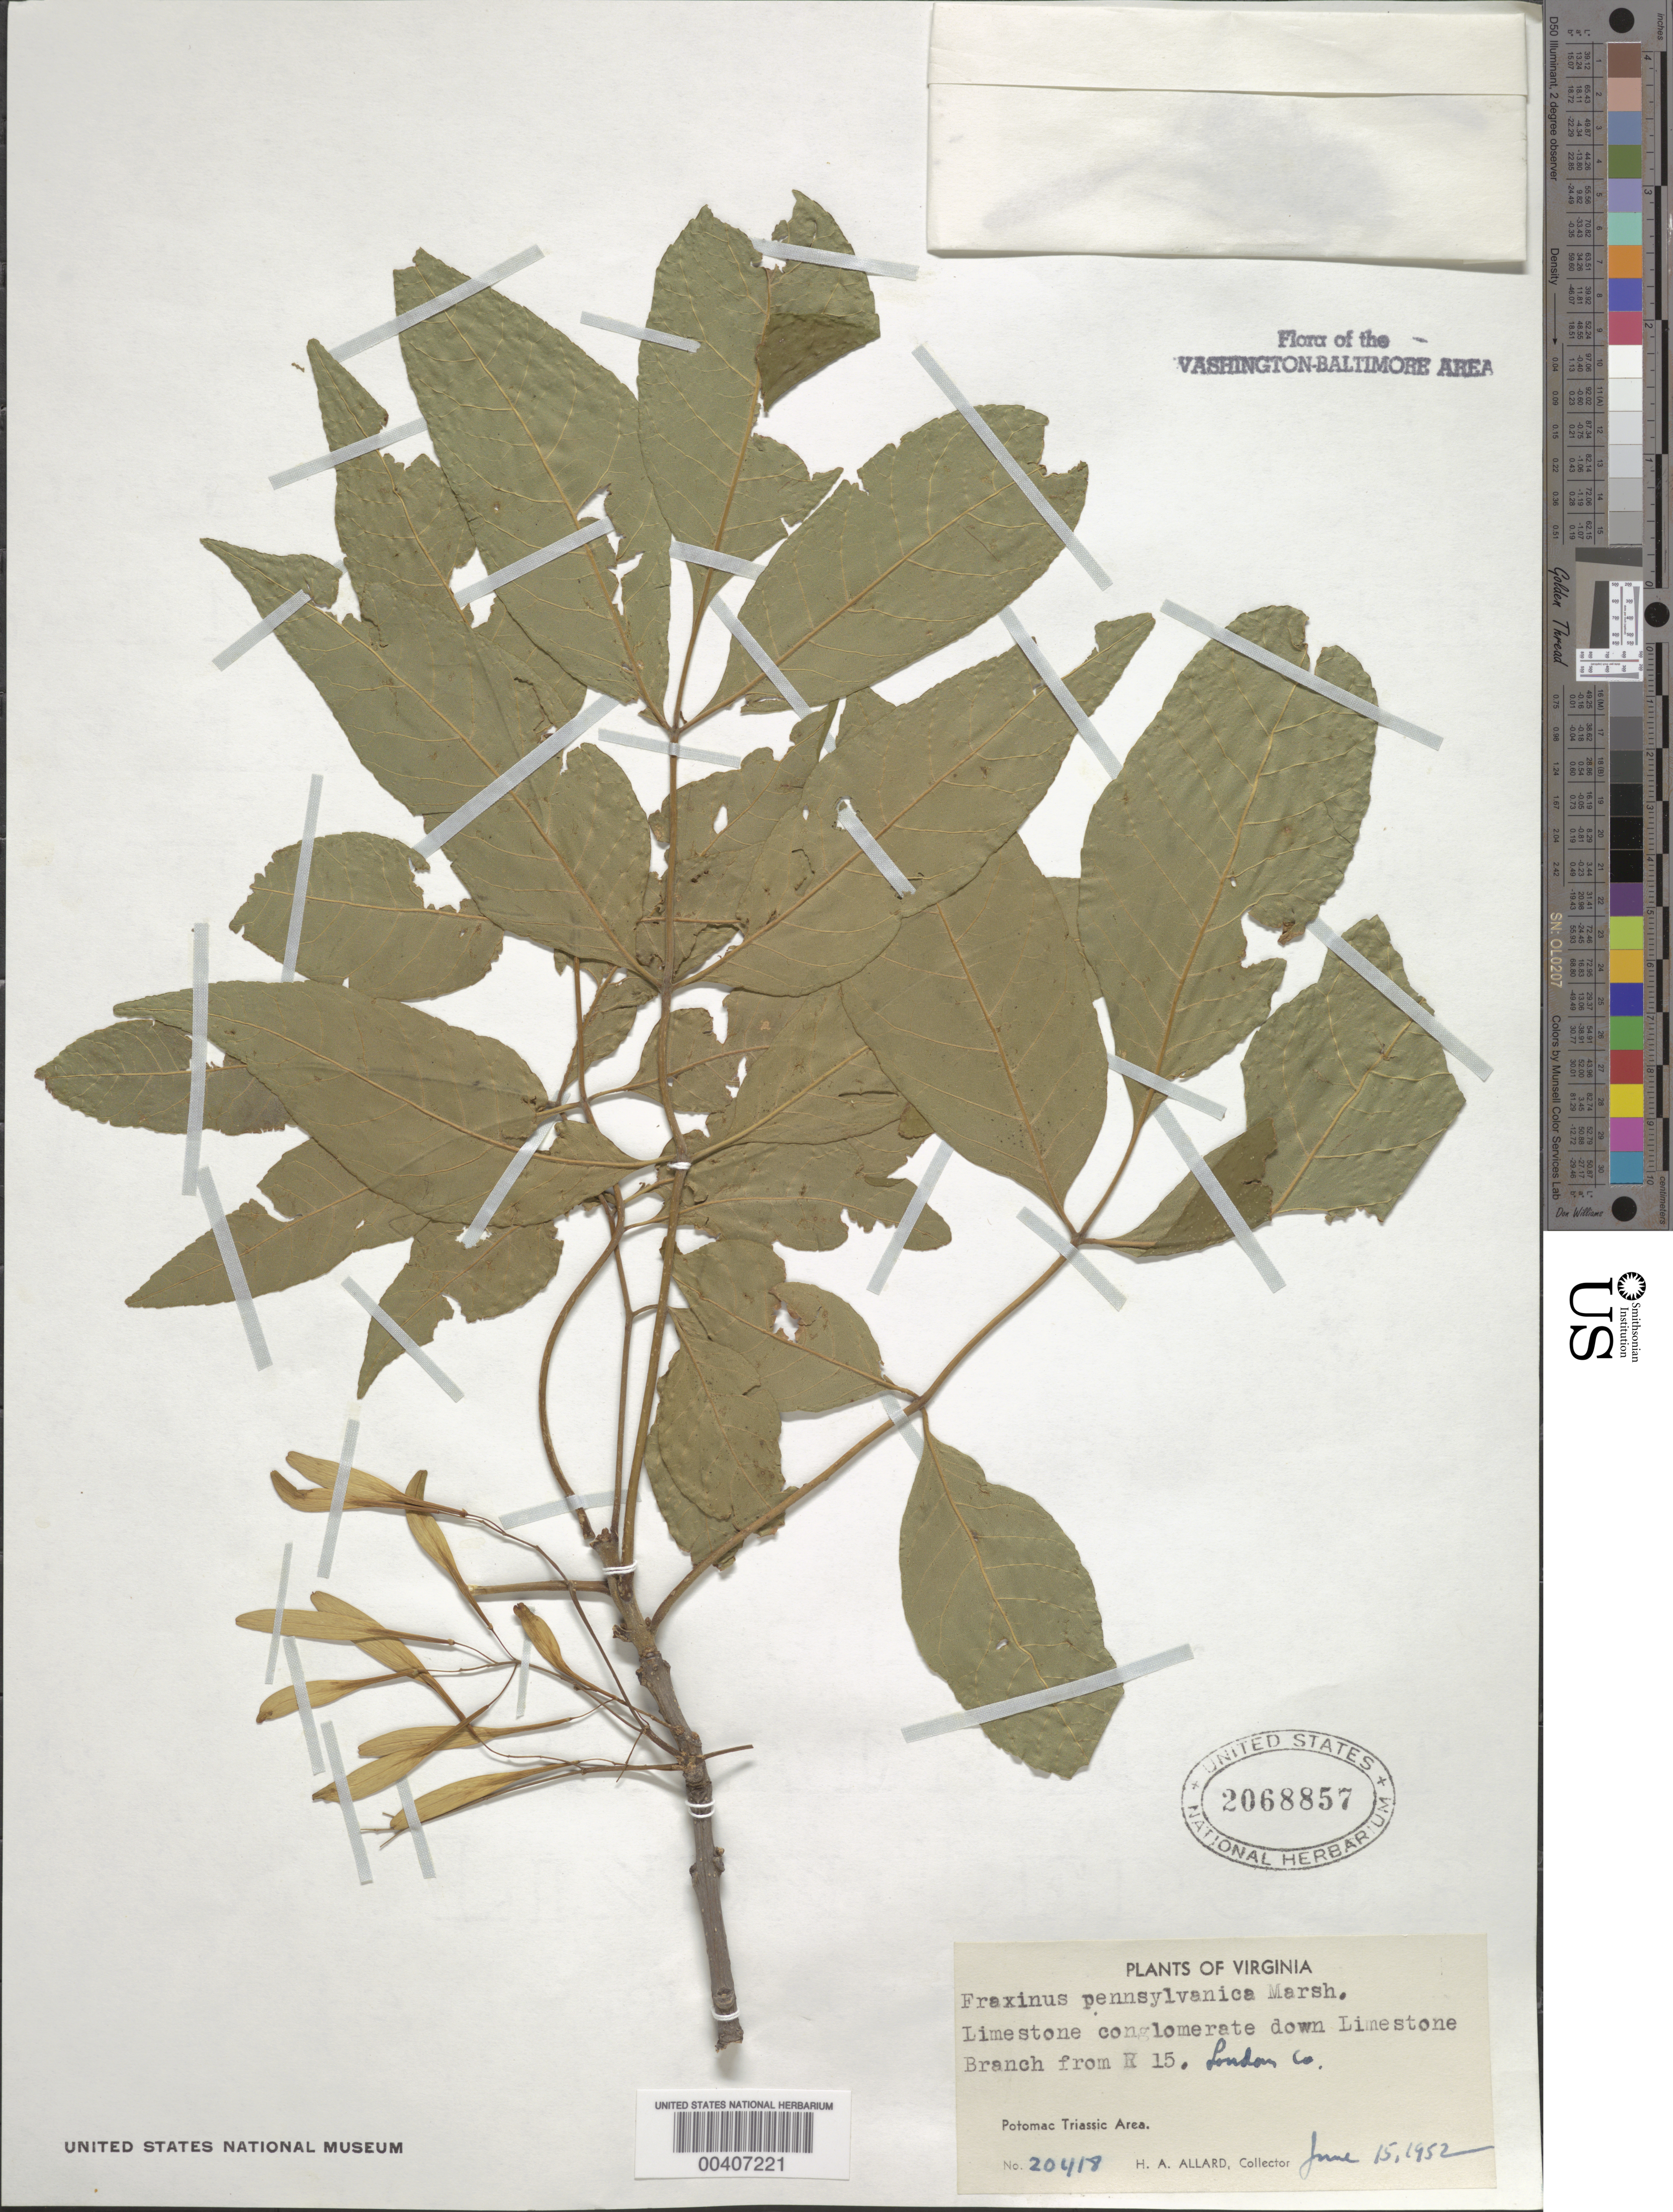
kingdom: Plantae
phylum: Tracheophyta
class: Magnoliopsida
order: Lamiales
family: Oleaceae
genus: Fraxinus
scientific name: Fraxinus pennsylvanica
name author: Marshall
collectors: H. A. Allard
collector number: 20418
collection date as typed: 15 Jun 1952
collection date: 1952-06-15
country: United States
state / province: Virginia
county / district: Loudoun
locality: Limestone Branch near Route 15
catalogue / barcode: US 2068857